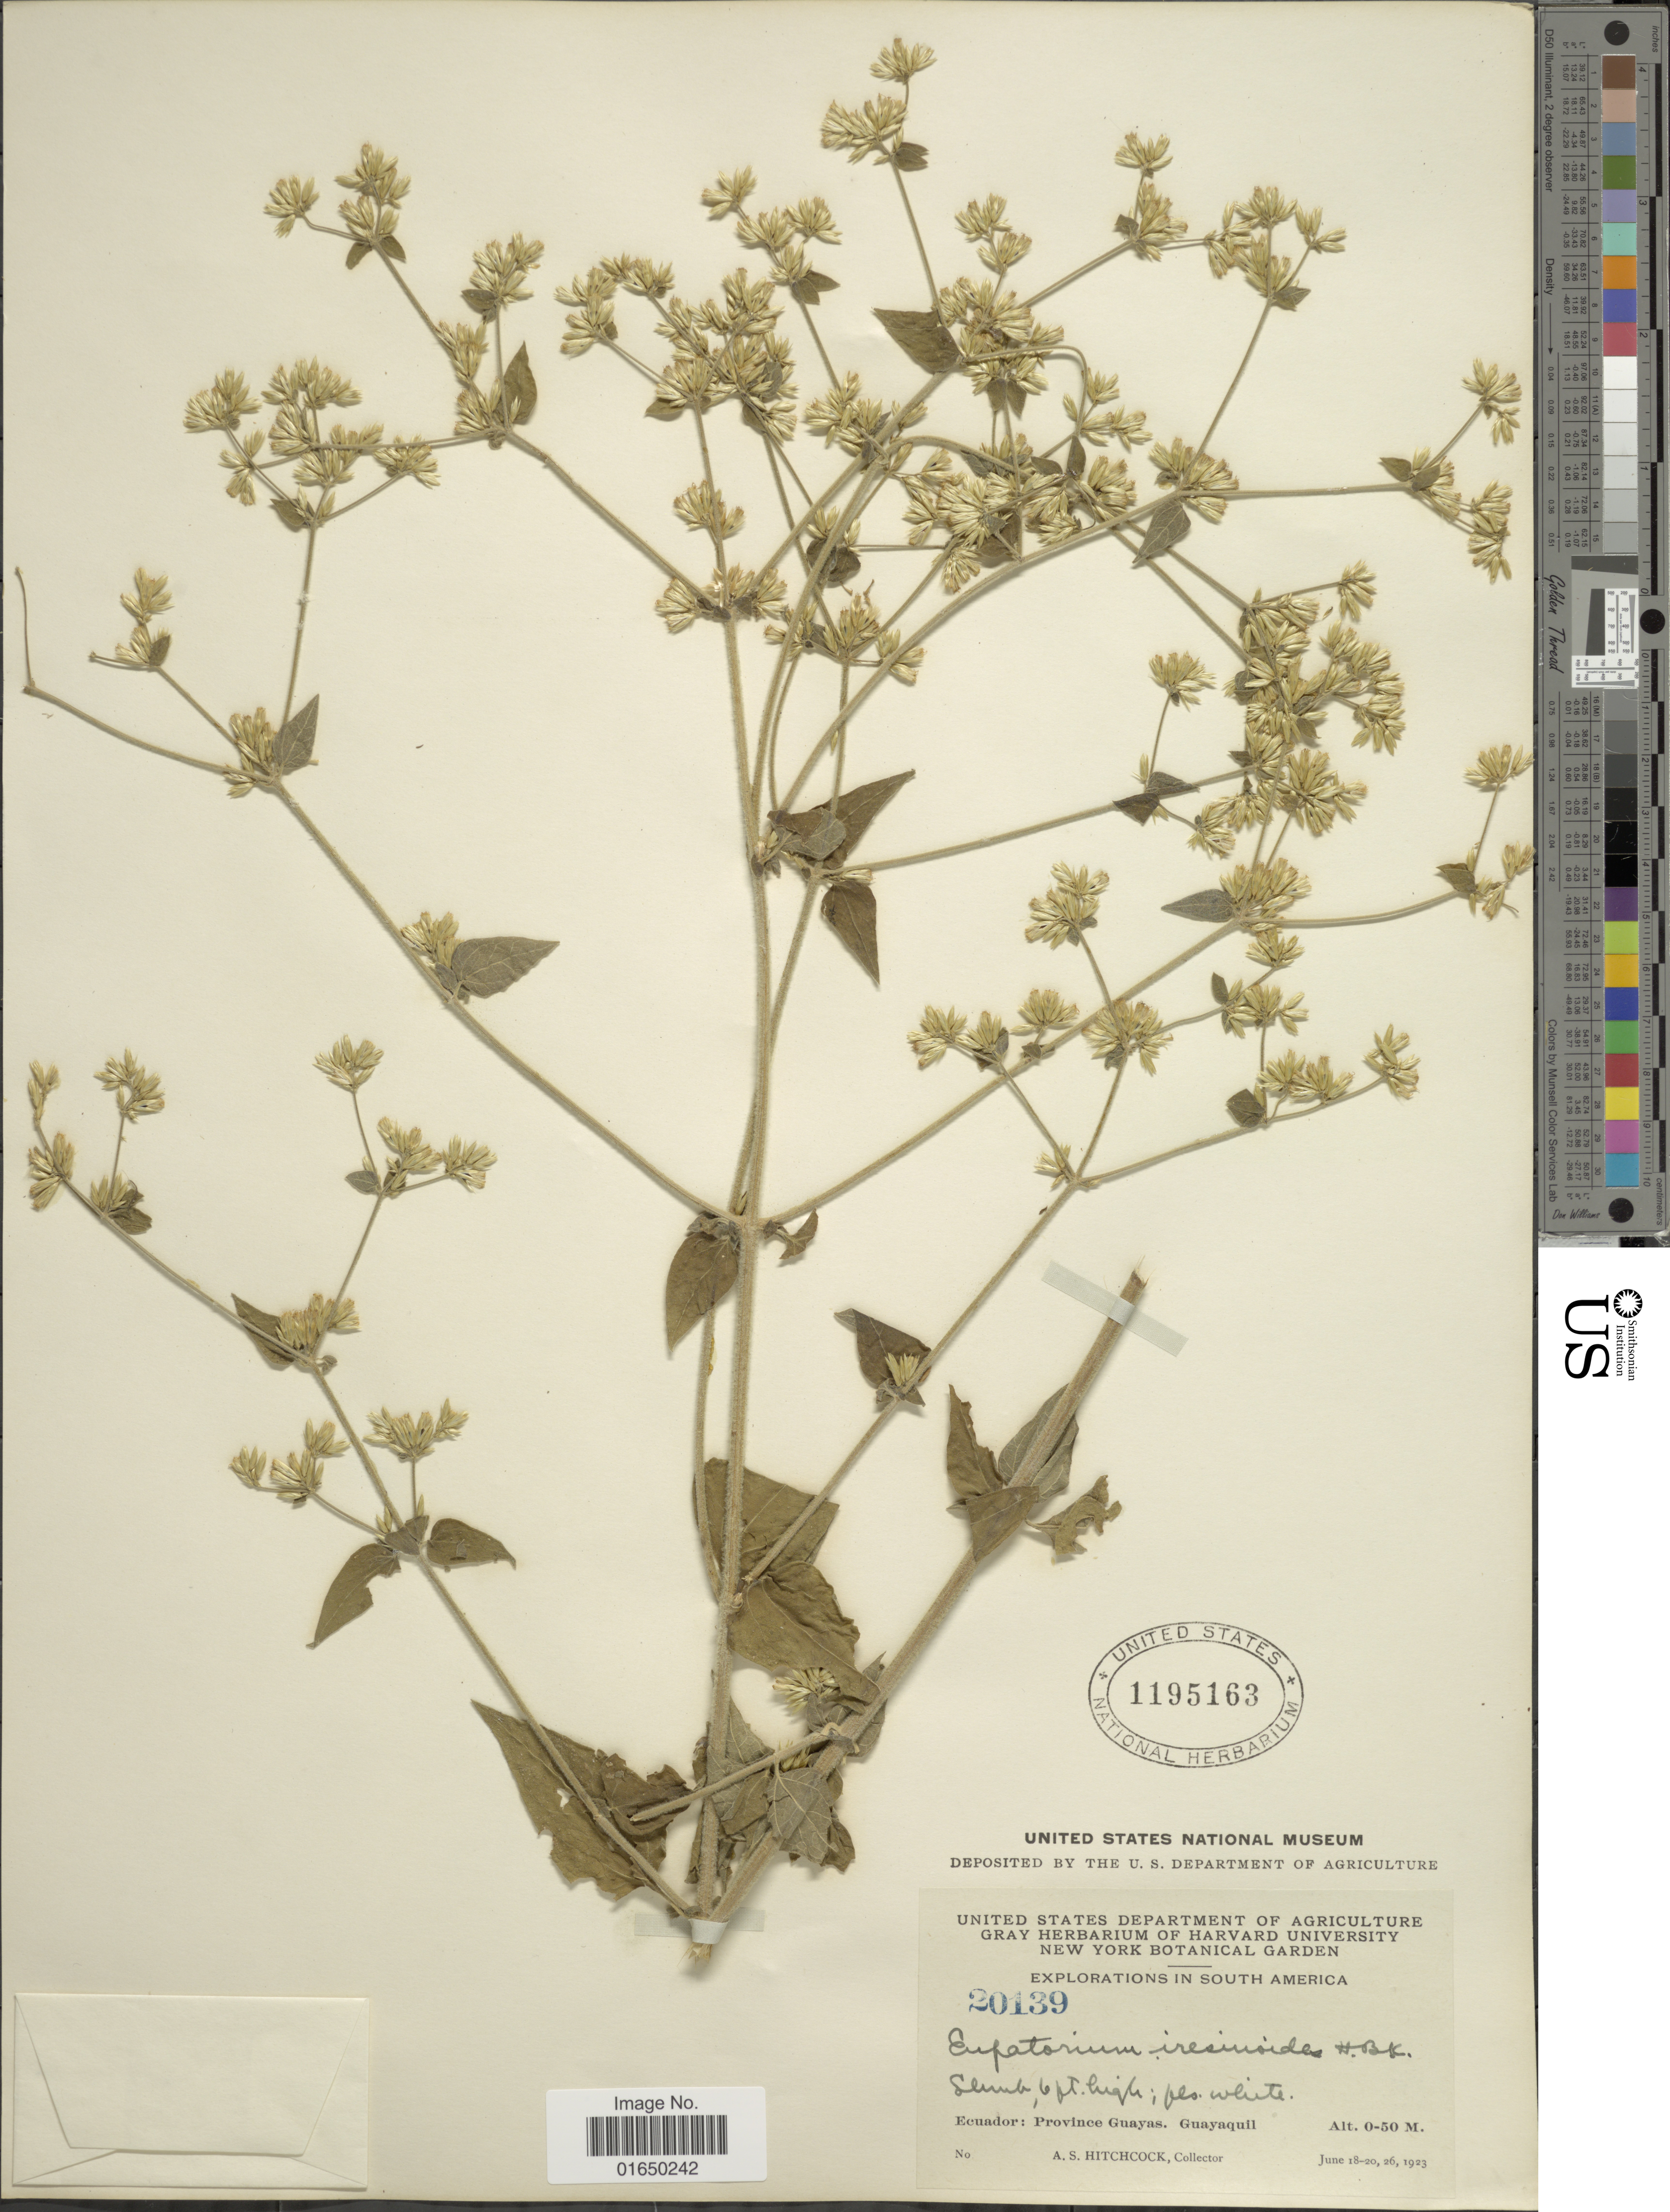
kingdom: Plantae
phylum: Tracheophyta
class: Magnoliopsida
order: Asterales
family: Asteraceae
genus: Condylidium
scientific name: Condylidium iresinoides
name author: (Kunth) R.M. King & H. Rob.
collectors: A. S. Hitchcock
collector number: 20139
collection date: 1923-06-18/1923-06-26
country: Ecuador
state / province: Guayas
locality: Guayaquil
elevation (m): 0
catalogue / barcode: US 1195163